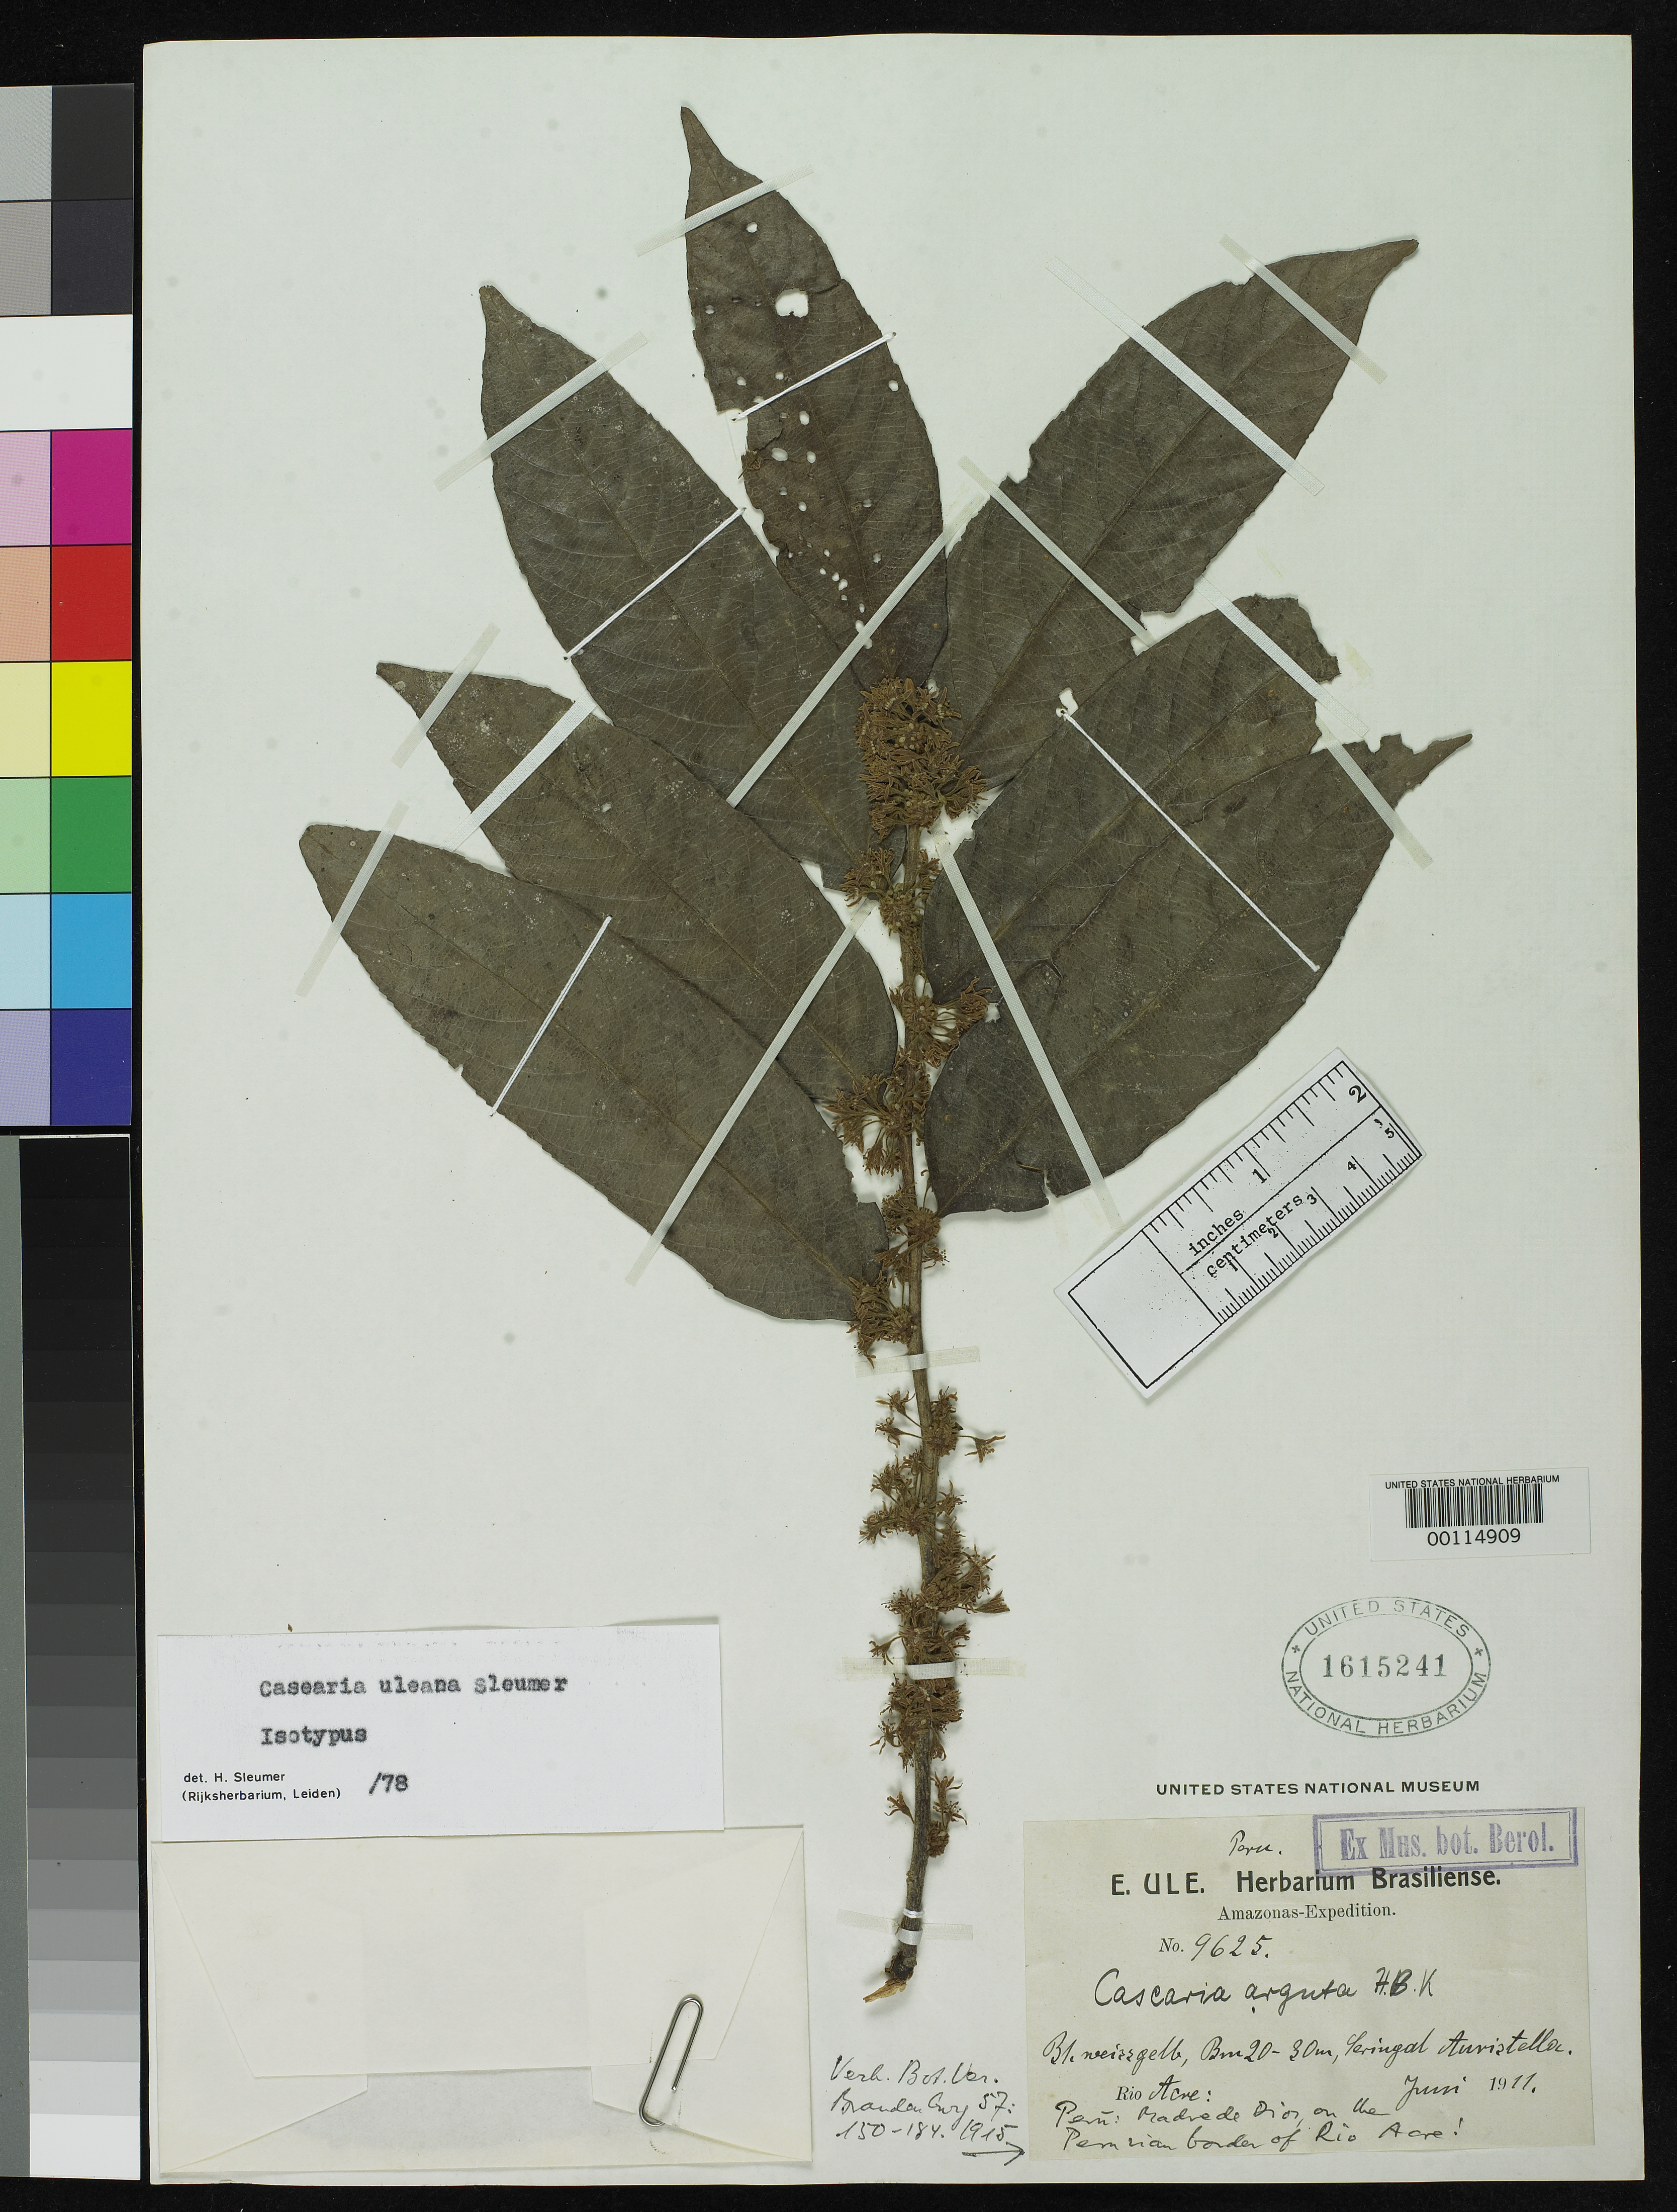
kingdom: Plantae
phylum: Tracheophyta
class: Magnoliopsida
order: Malpighiales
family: Salicaceae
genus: Casearia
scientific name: Casearia uleana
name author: Sleumer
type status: Isotype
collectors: E. H. Ule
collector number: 9625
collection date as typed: Jun 1911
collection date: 1911-06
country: Peru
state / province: Madre de Dios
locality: On the Peruvian border of Rio Acre.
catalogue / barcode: US 1615241